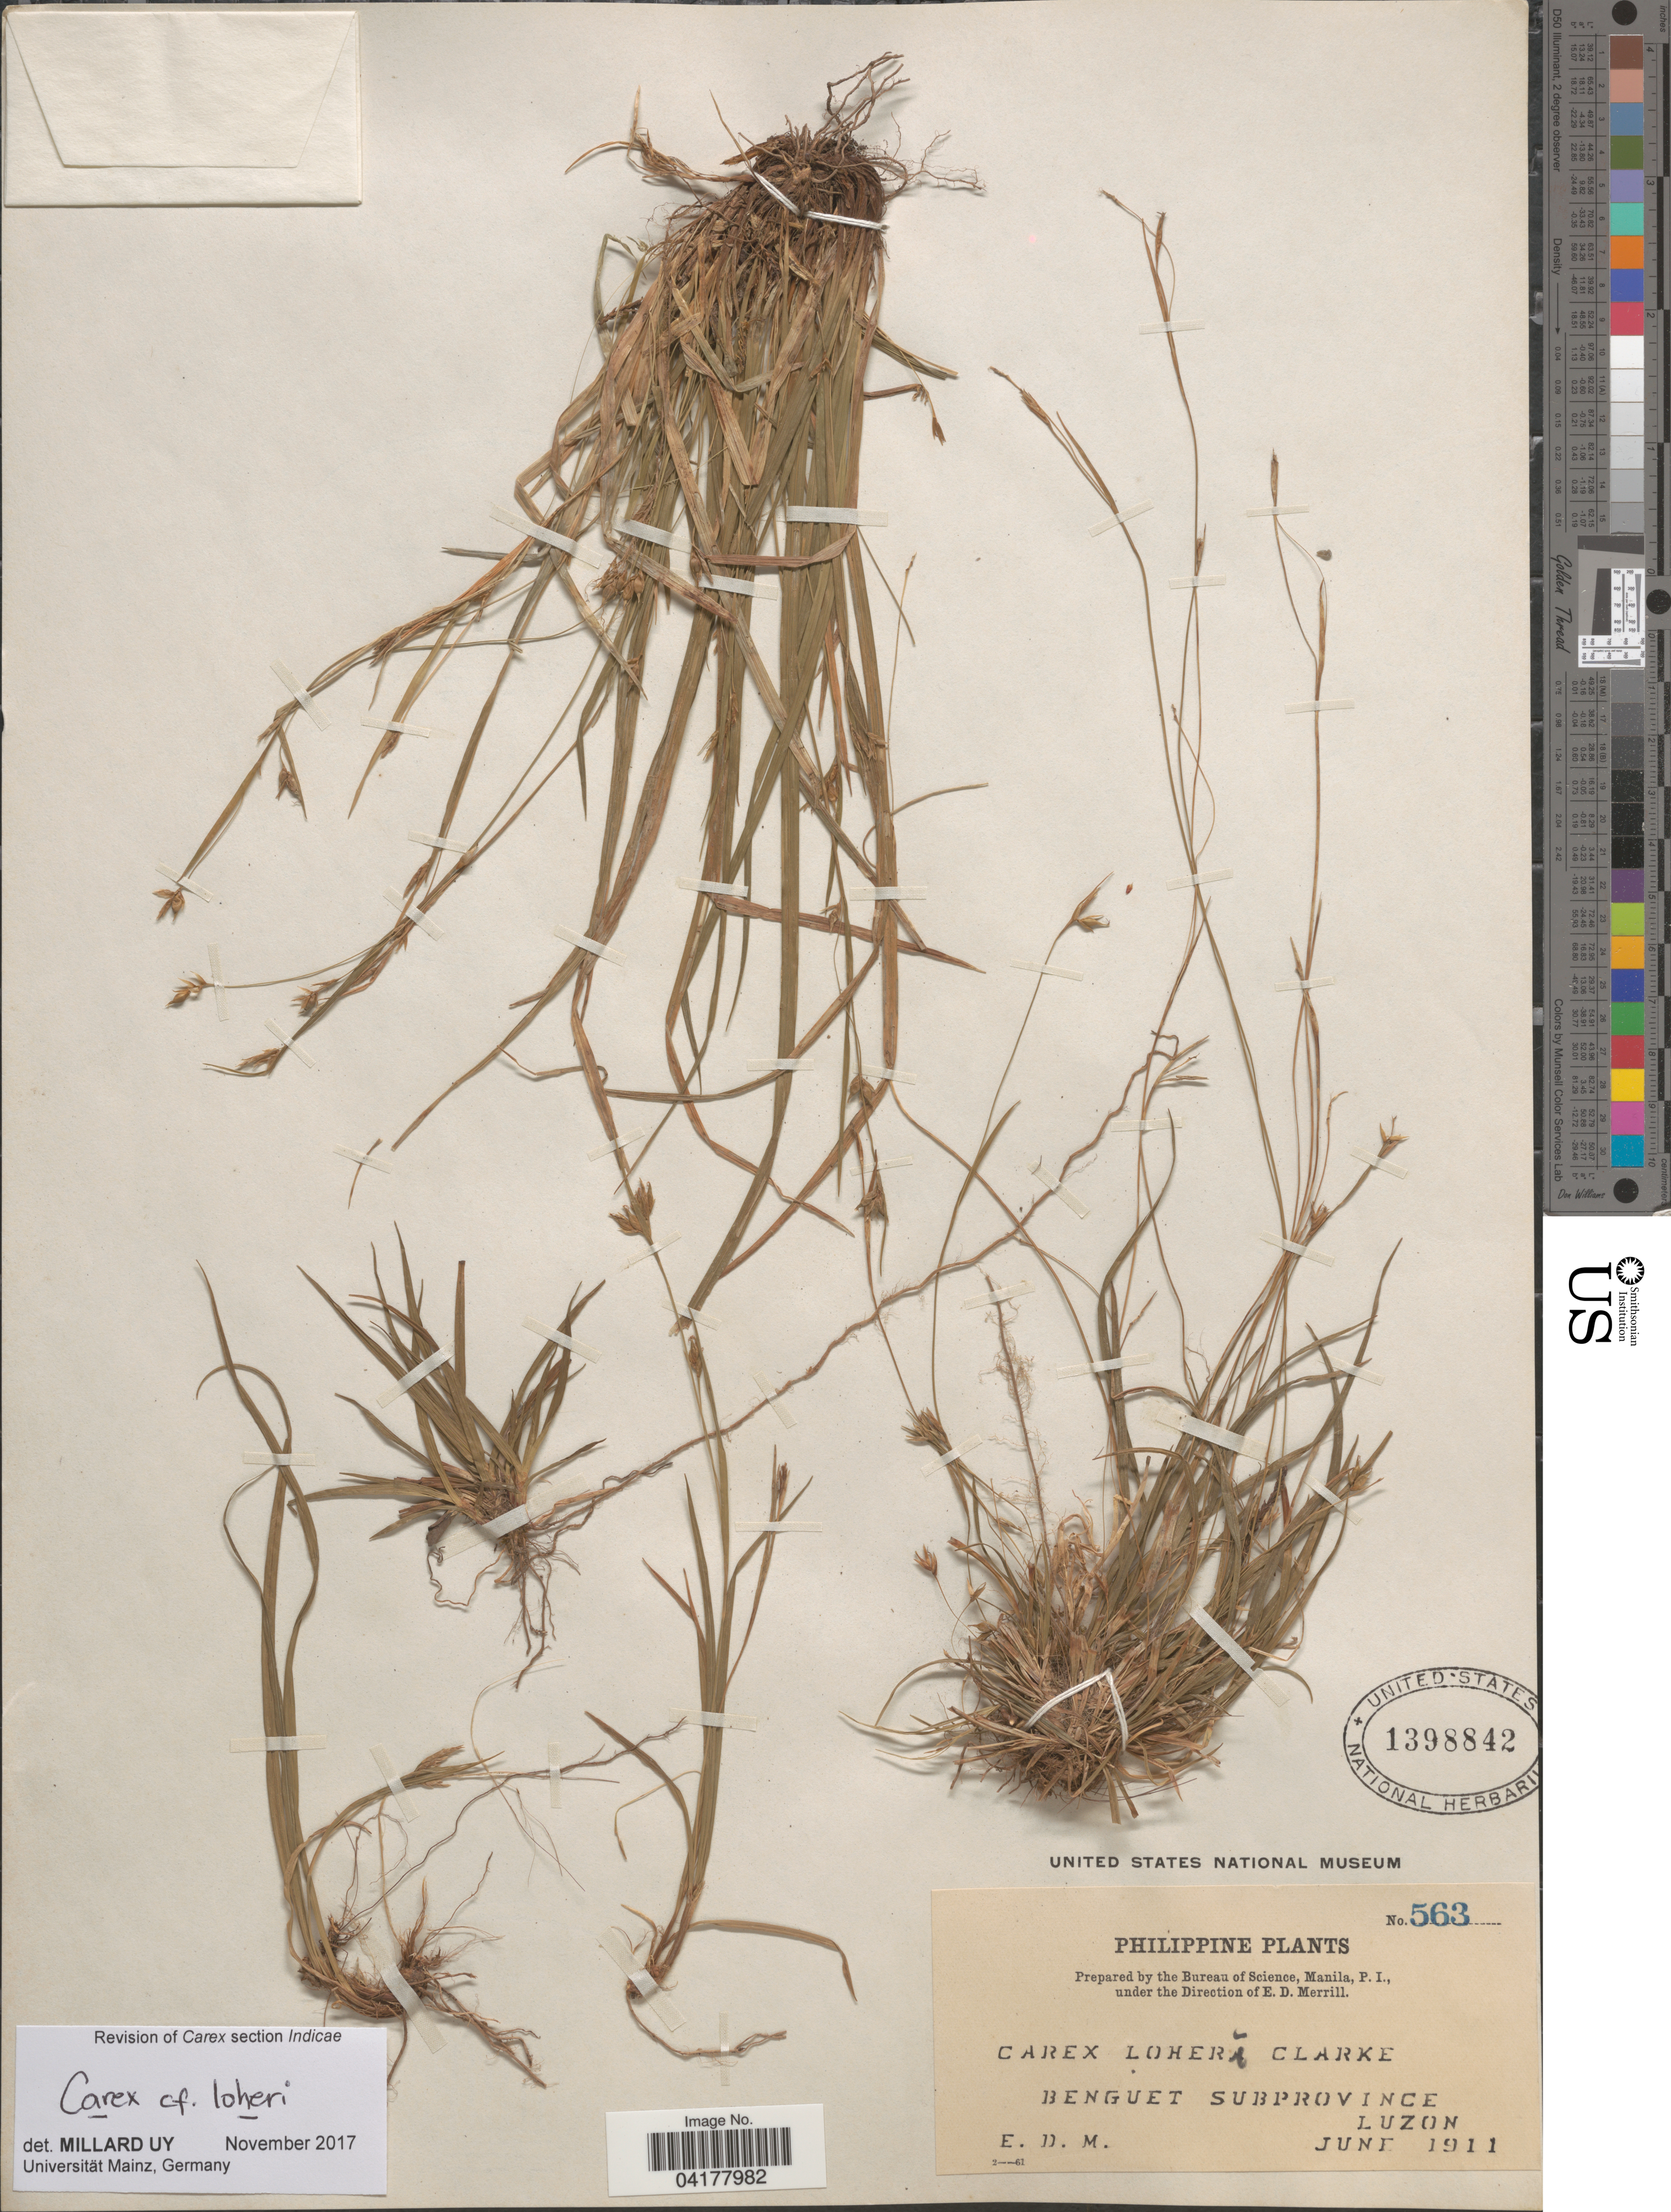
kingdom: Plantae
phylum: Tracheophyta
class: Liliopsida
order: Poales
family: Cyperaceae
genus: Carex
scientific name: Carex loheri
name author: C.B. Clarke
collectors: E. D. Merrill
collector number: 563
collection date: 1911-06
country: Philippines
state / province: Cordillera (Administrative Region)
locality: Benguet Subprovince. Luzon.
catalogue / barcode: US 1398842